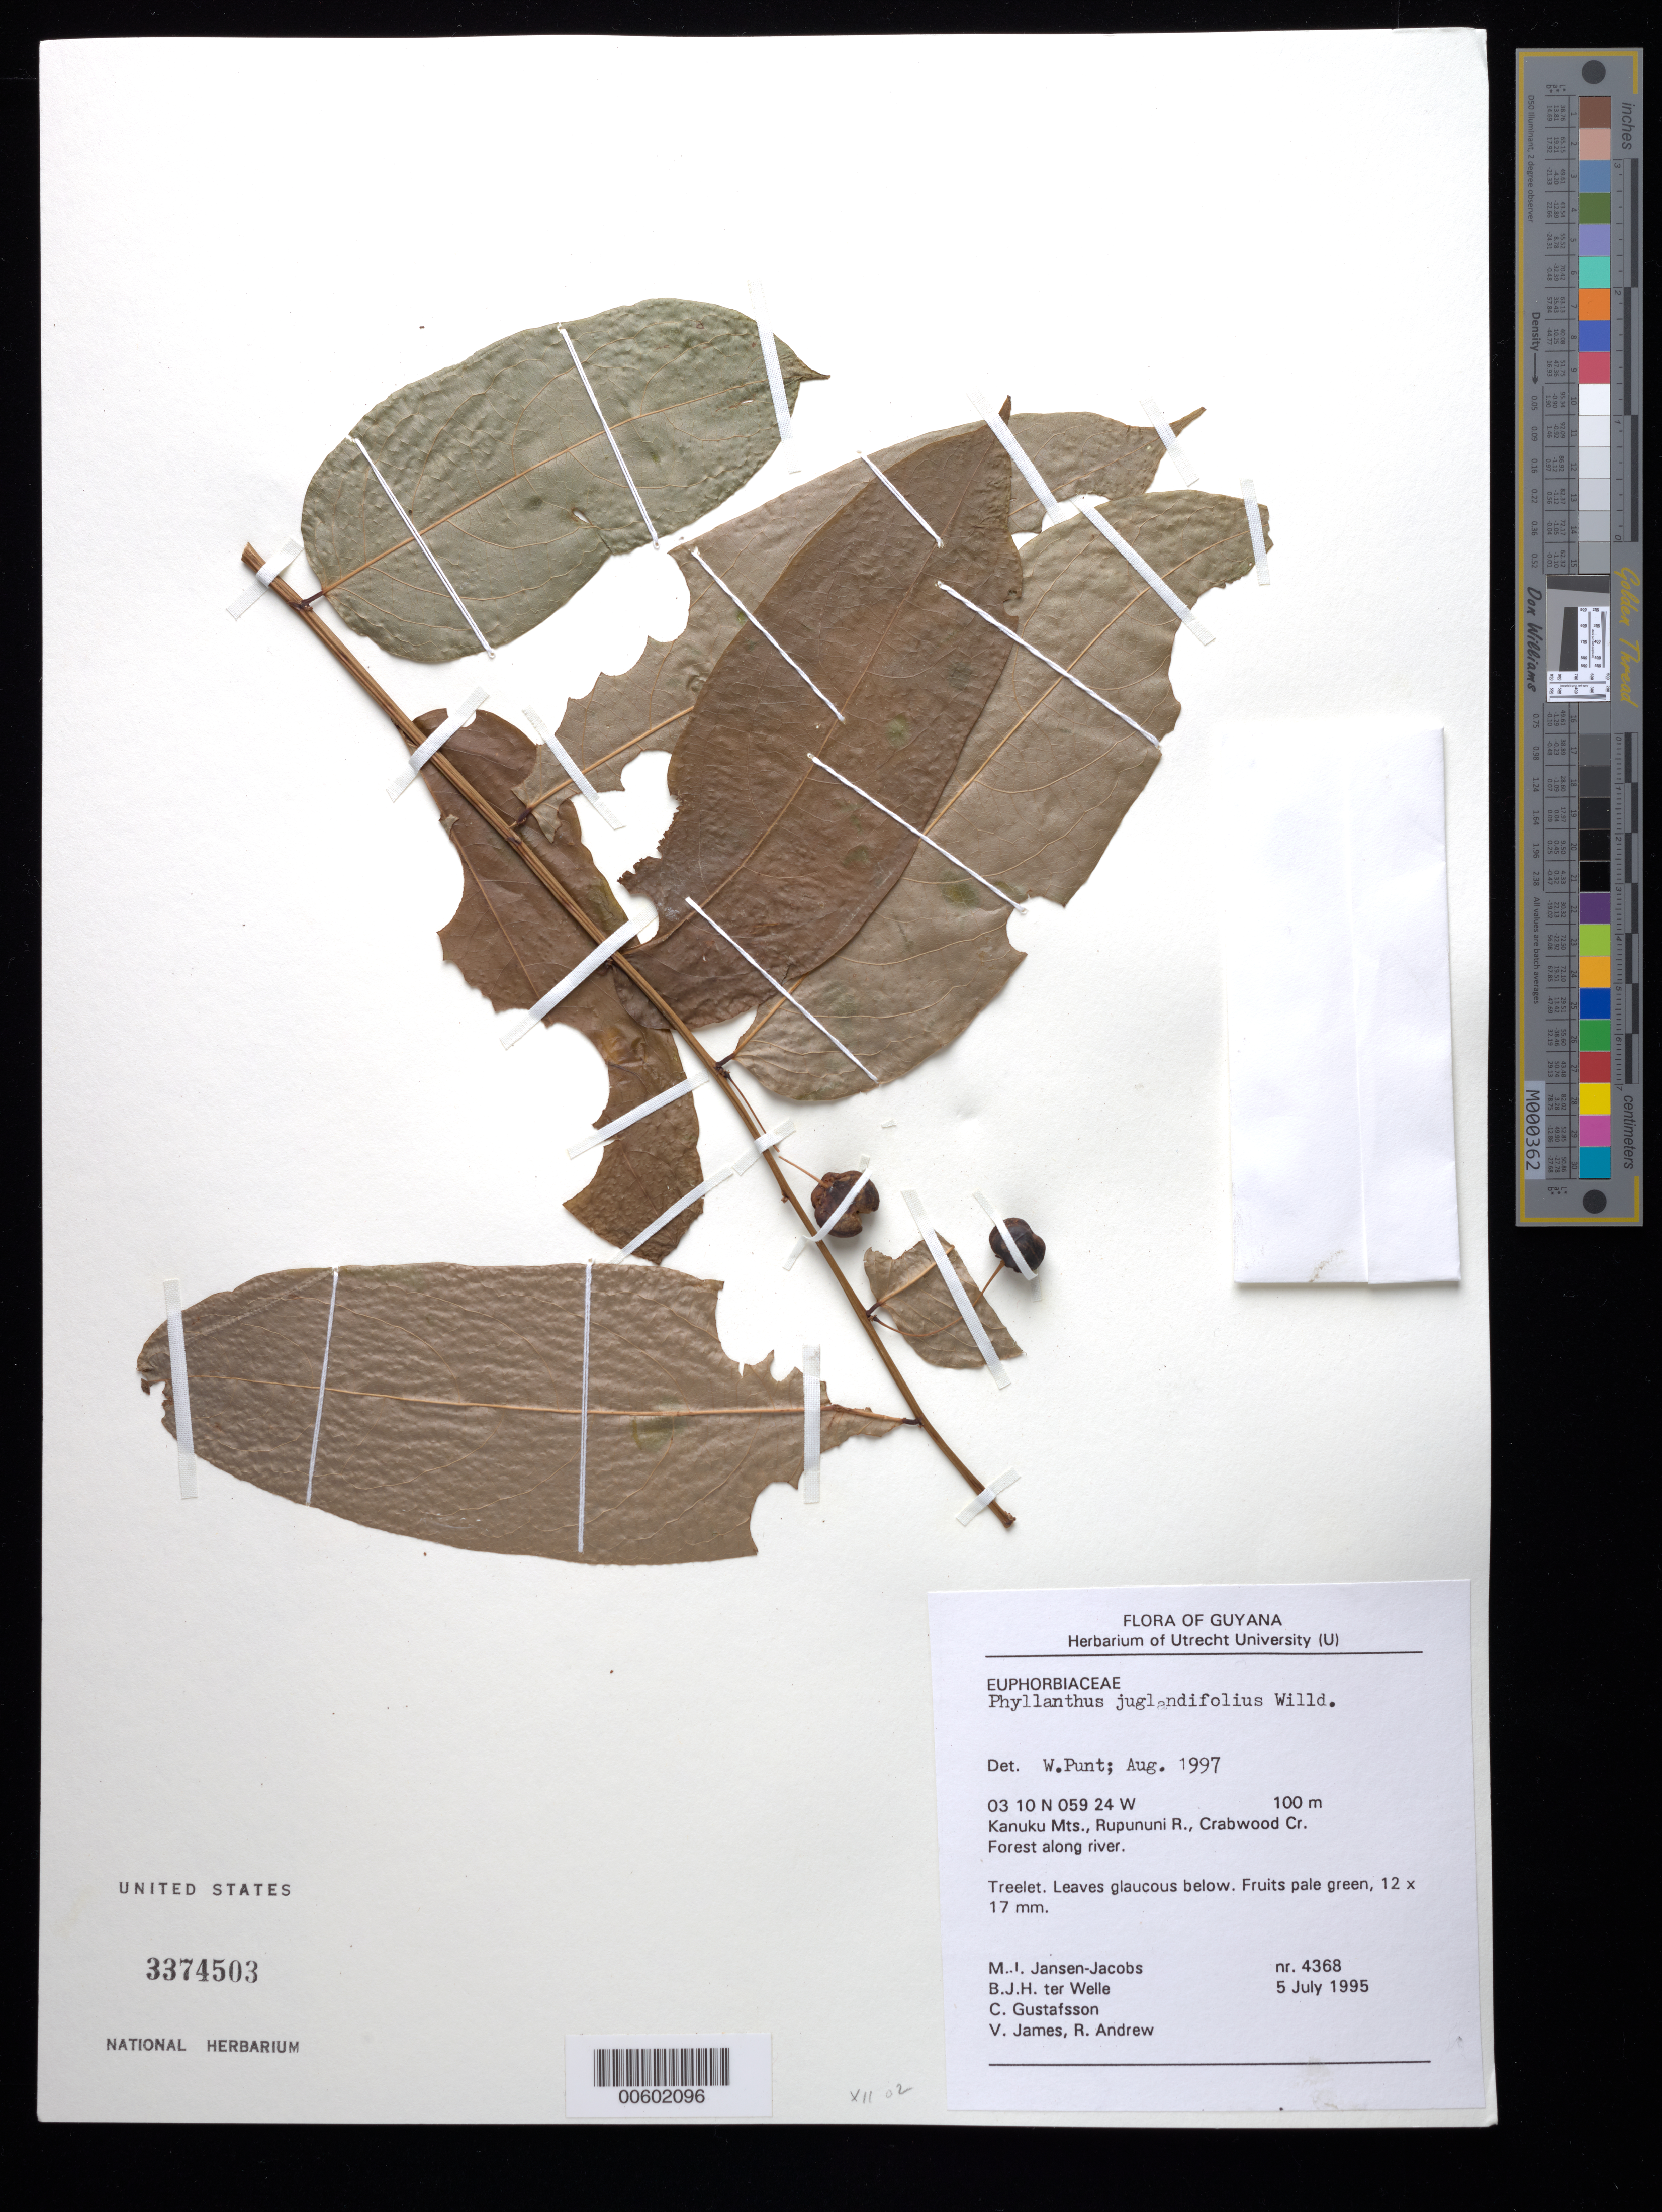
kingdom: Plantae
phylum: Tracheophyta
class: Magnoliopsida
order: Malpighiales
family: Phyllanthaceae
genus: Phyllanthus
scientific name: Phyllanthus juglandifolius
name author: Willd.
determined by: Punt, W.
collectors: M. J. Jansen-Jacobs, B. Welle, C. G. Gustafsson, V. James & R. Andrew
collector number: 4368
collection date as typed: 5-Jul-95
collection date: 1995-07-05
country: Guyana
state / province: U. Takutu-U. Essequibo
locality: Crabwood Creek, Rupununi River, Kanuku Mts.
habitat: Forest along river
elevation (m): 100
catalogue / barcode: US 3374503